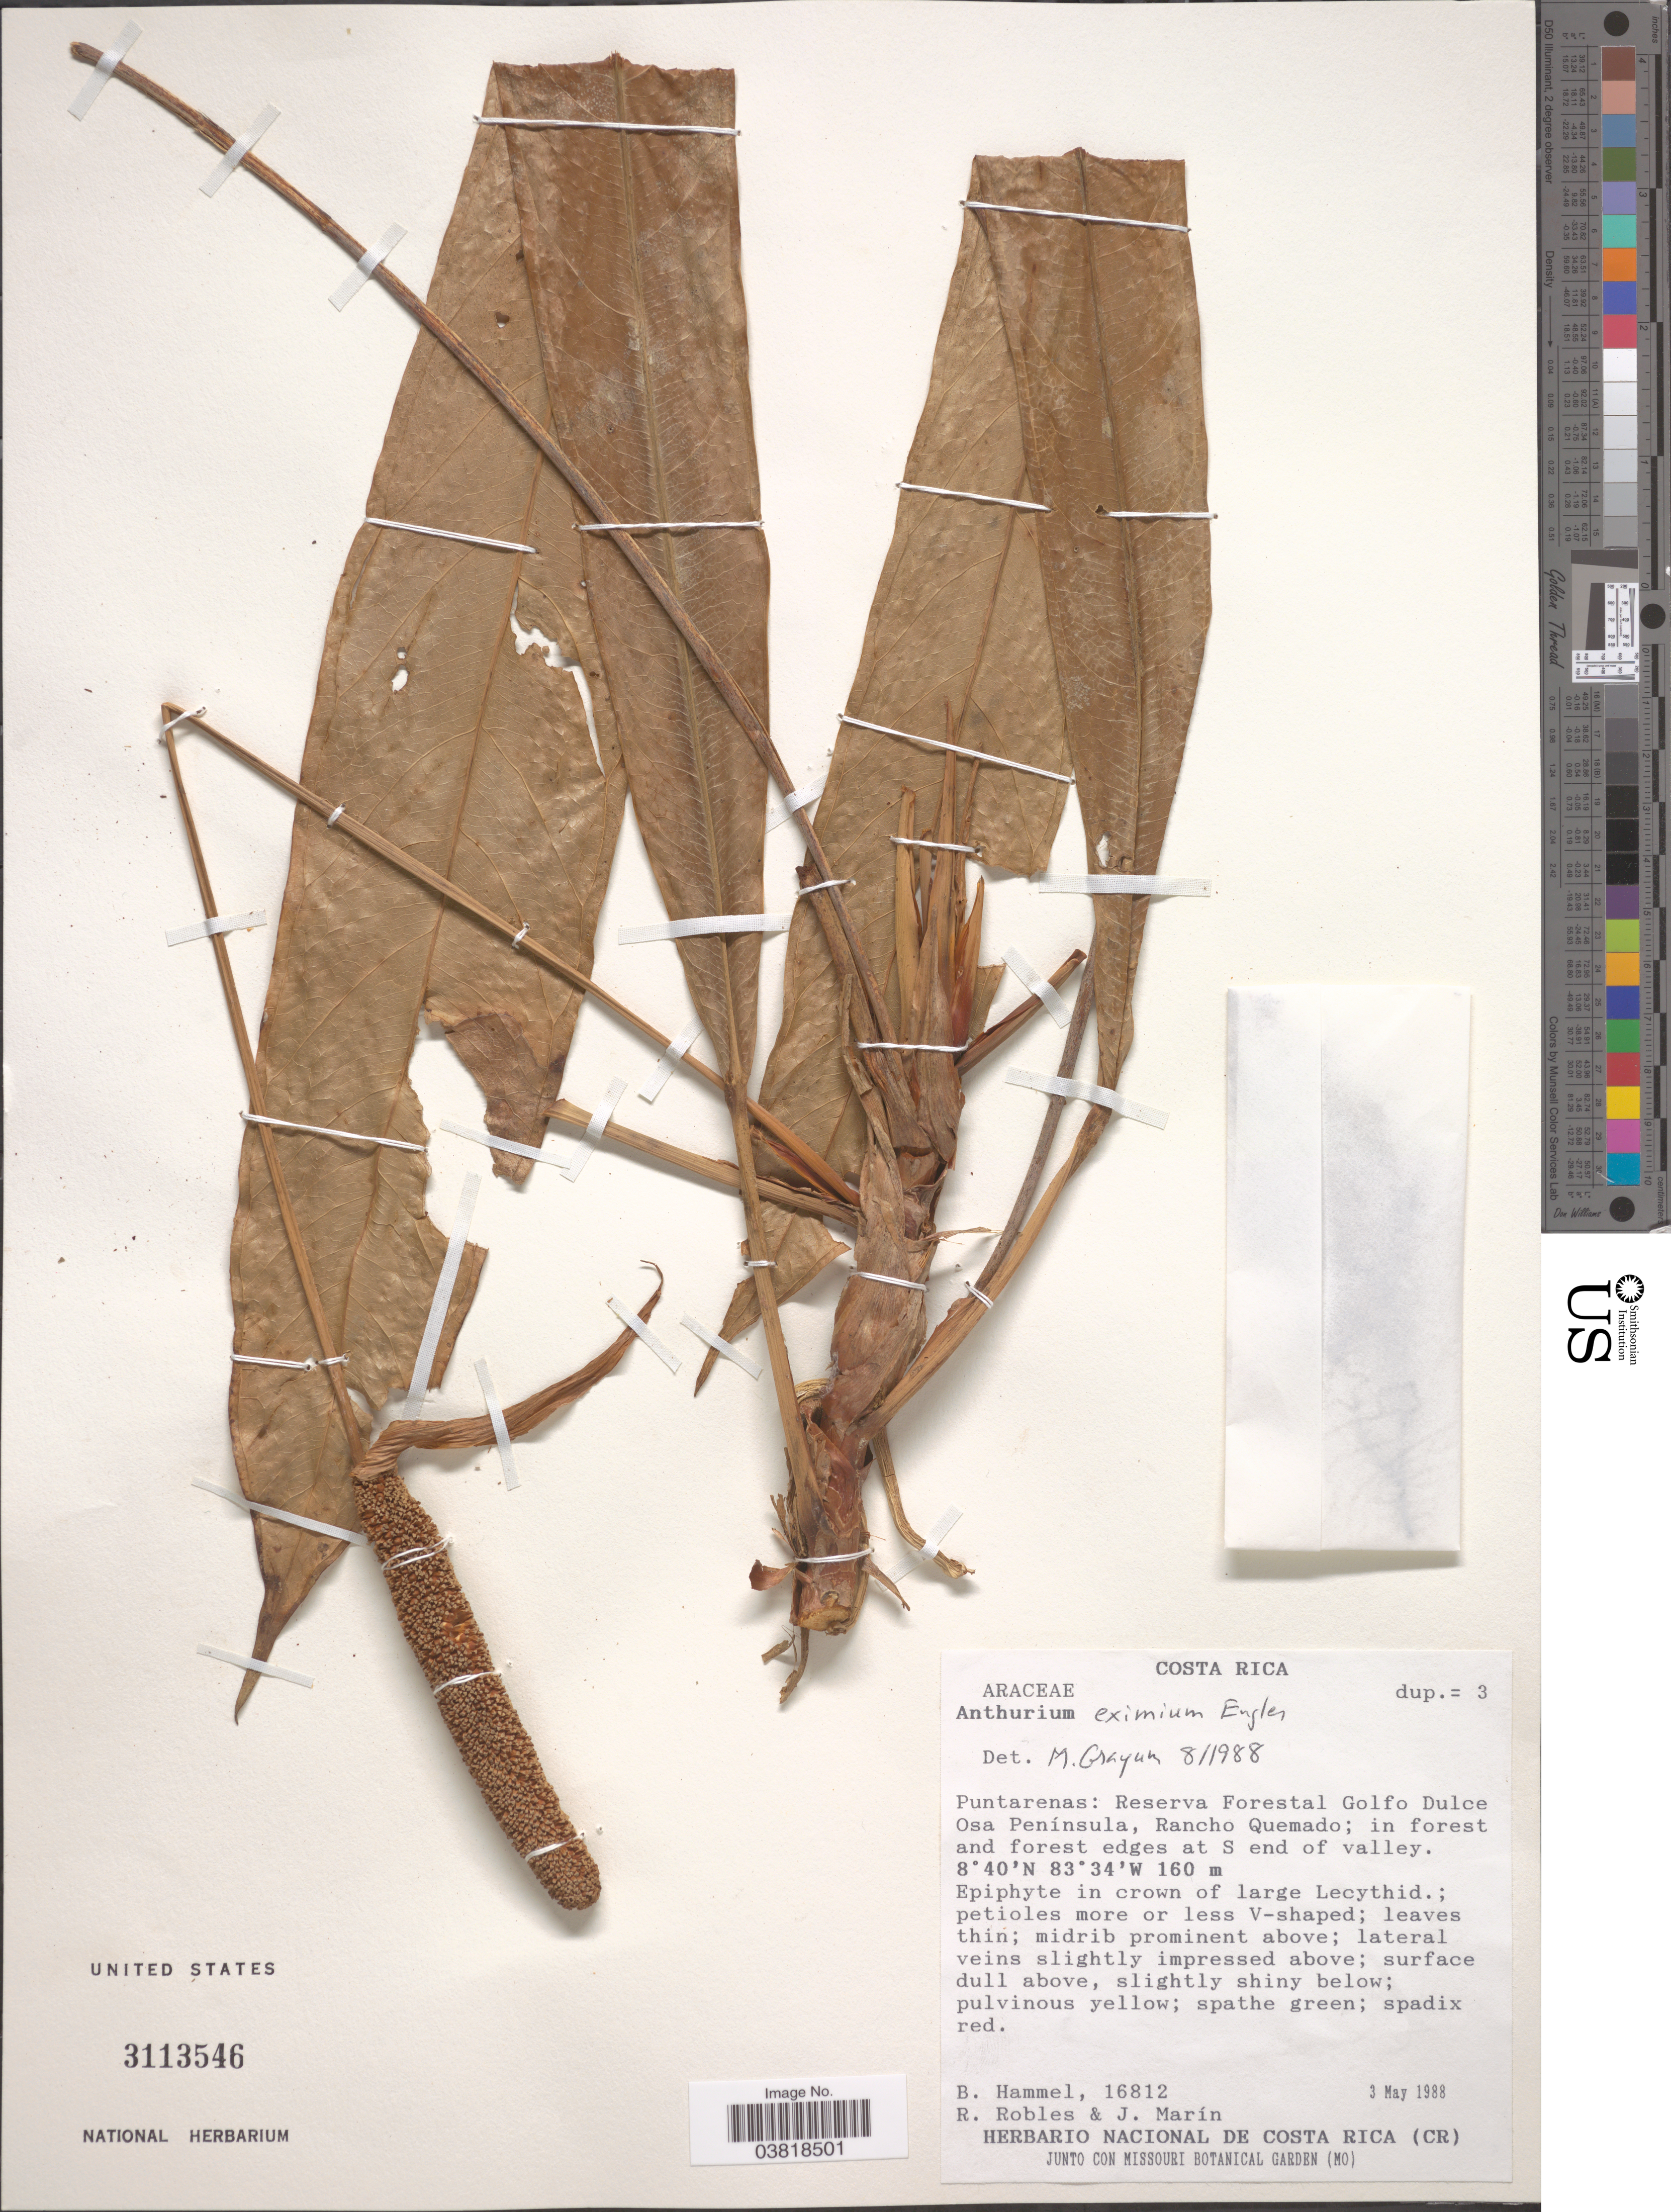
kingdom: Plantae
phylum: Tracheophyta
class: Liliopsida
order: Alismatales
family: Araceae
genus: Anthurium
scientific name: Anthurium eximium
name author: Engl.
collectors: B. Hammel, R. Robles & J. Marín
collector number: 16812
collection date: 1988-05-03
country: Costa Rica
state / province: Puntarenas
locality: Reserva Forestal Golfo Dulce Osa Península, Rancho Quemado; in forest and forest edges at S end of valley.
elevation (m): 160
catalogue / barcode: US 3113546